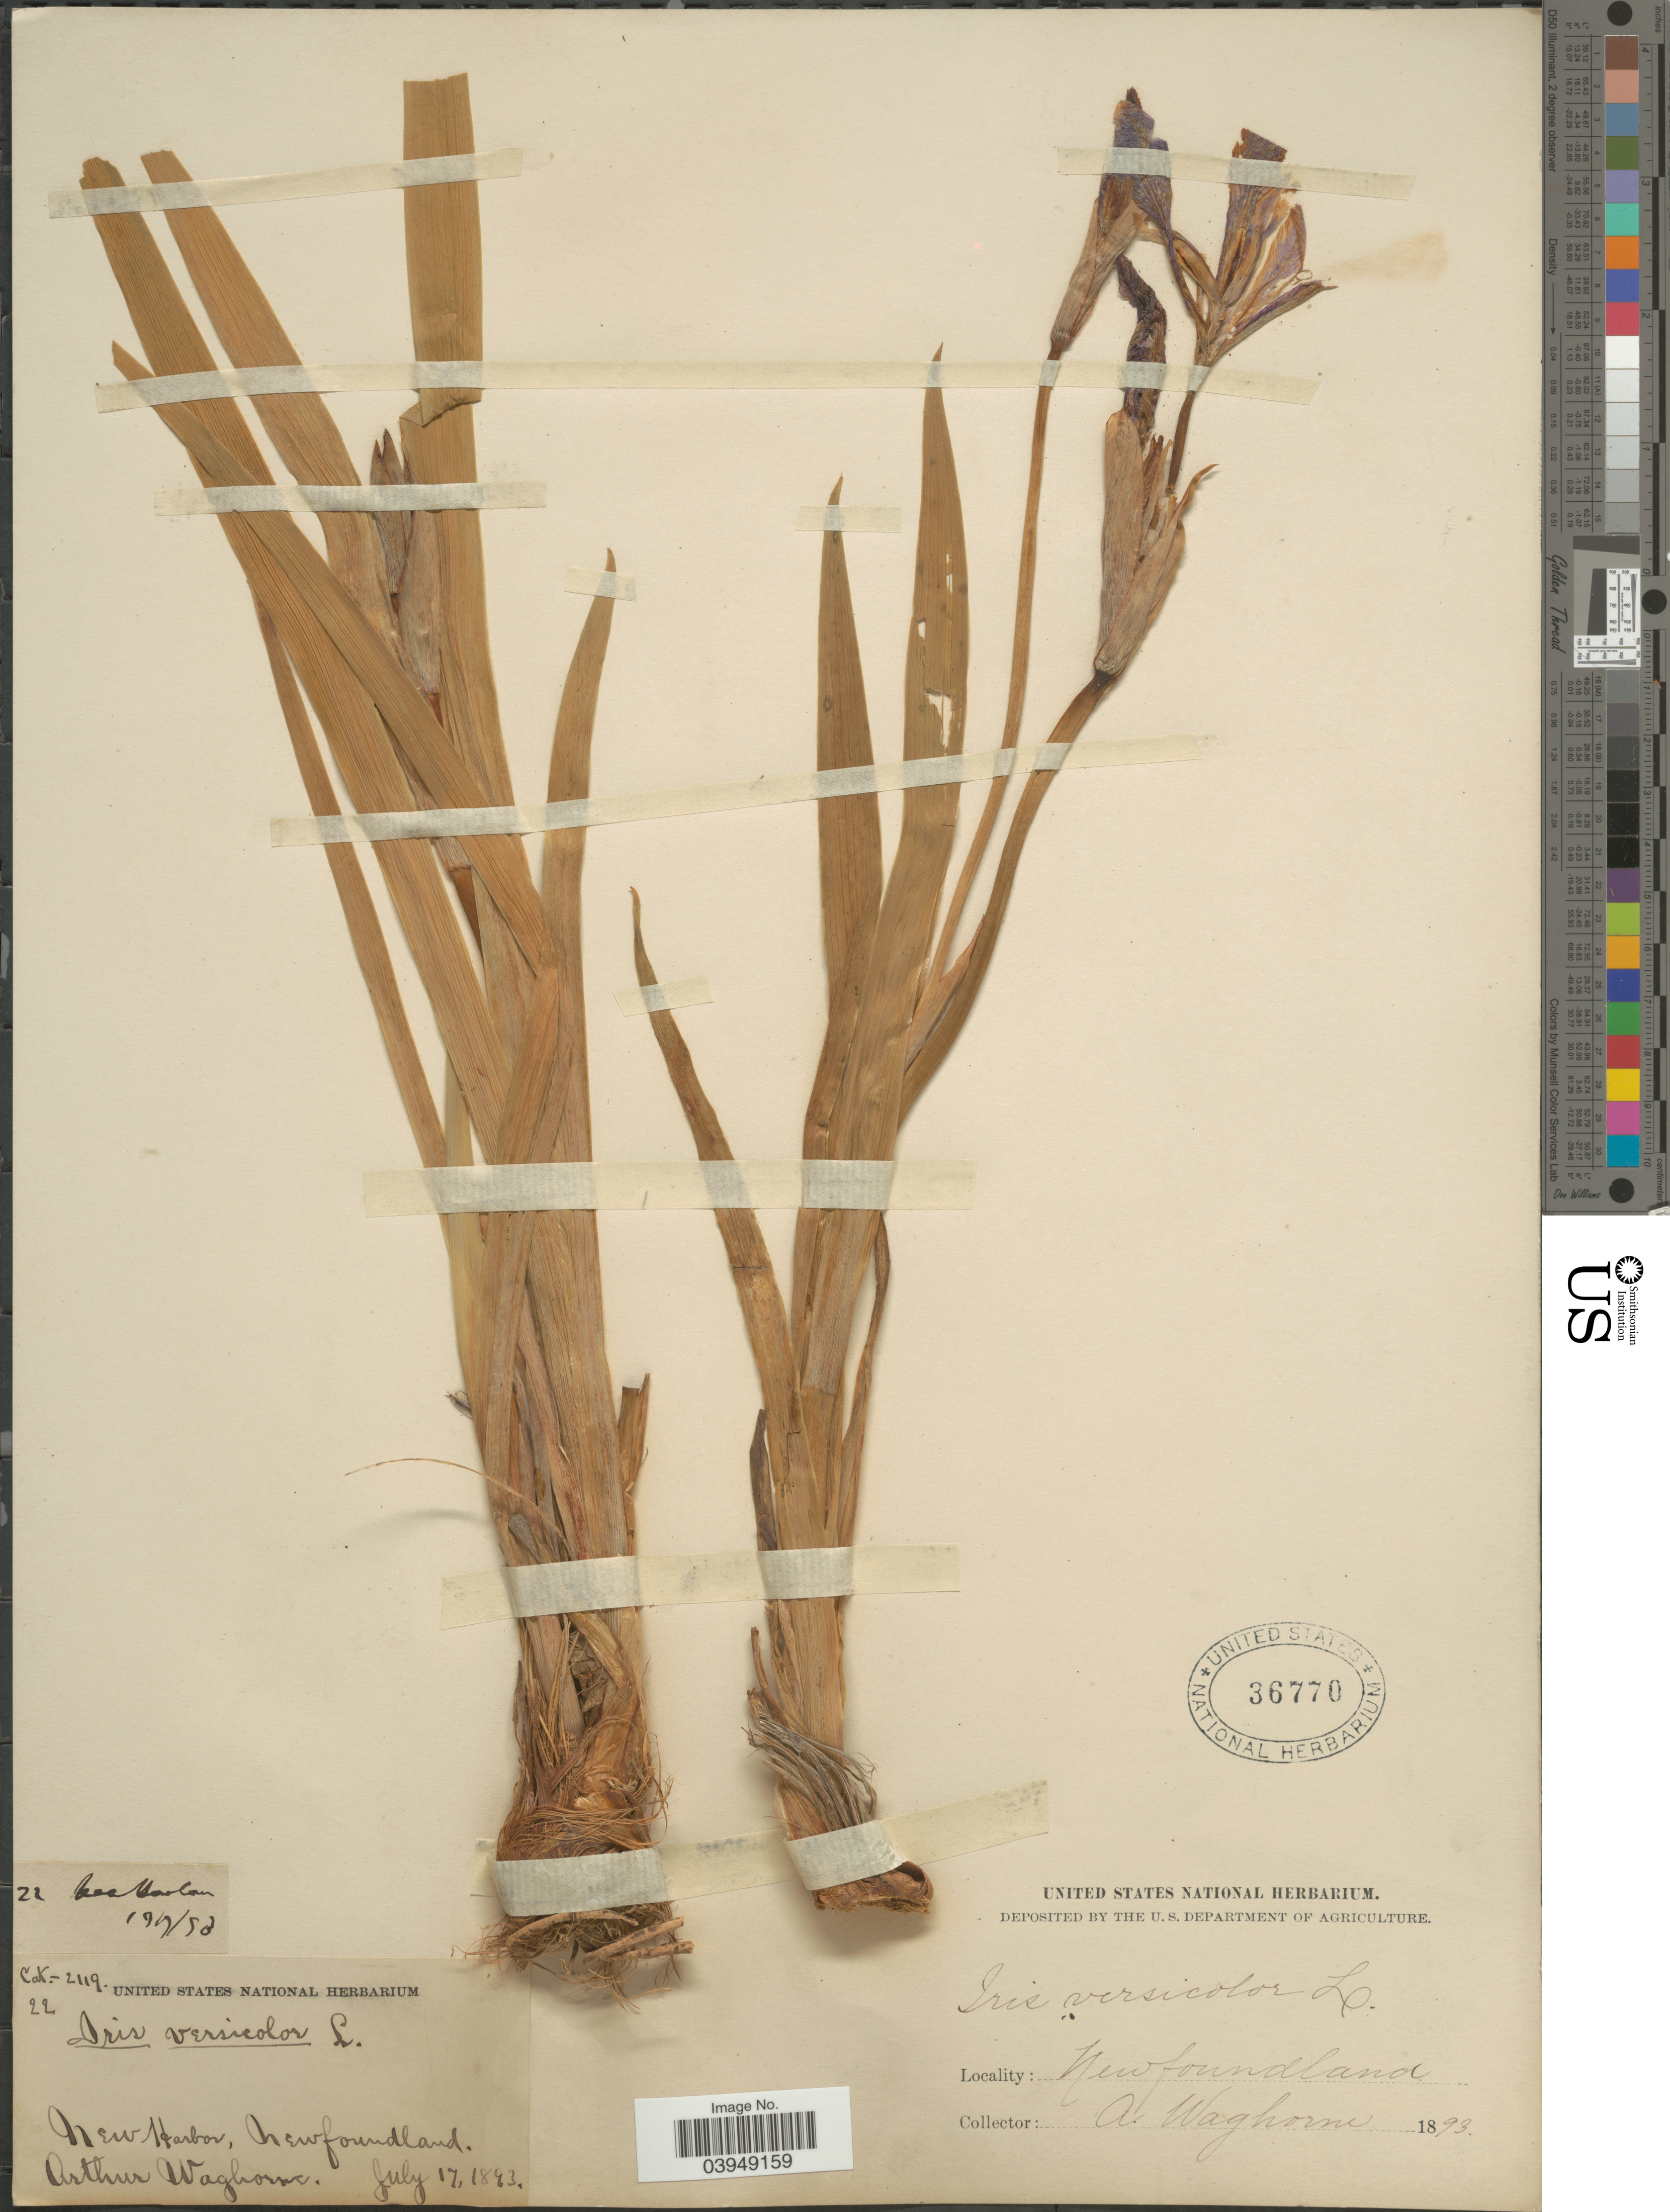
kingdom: Plantae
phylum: Tracheophyta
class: Liliopsida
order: Asparagales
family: Iridaceae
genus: Iris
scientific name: Iris versicolor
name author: L.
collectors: A. Waghorne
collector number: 22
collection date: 1893-07-17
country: Canada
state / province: Newfoundland and Labrador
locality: New Harbor.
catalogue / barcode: US 36770